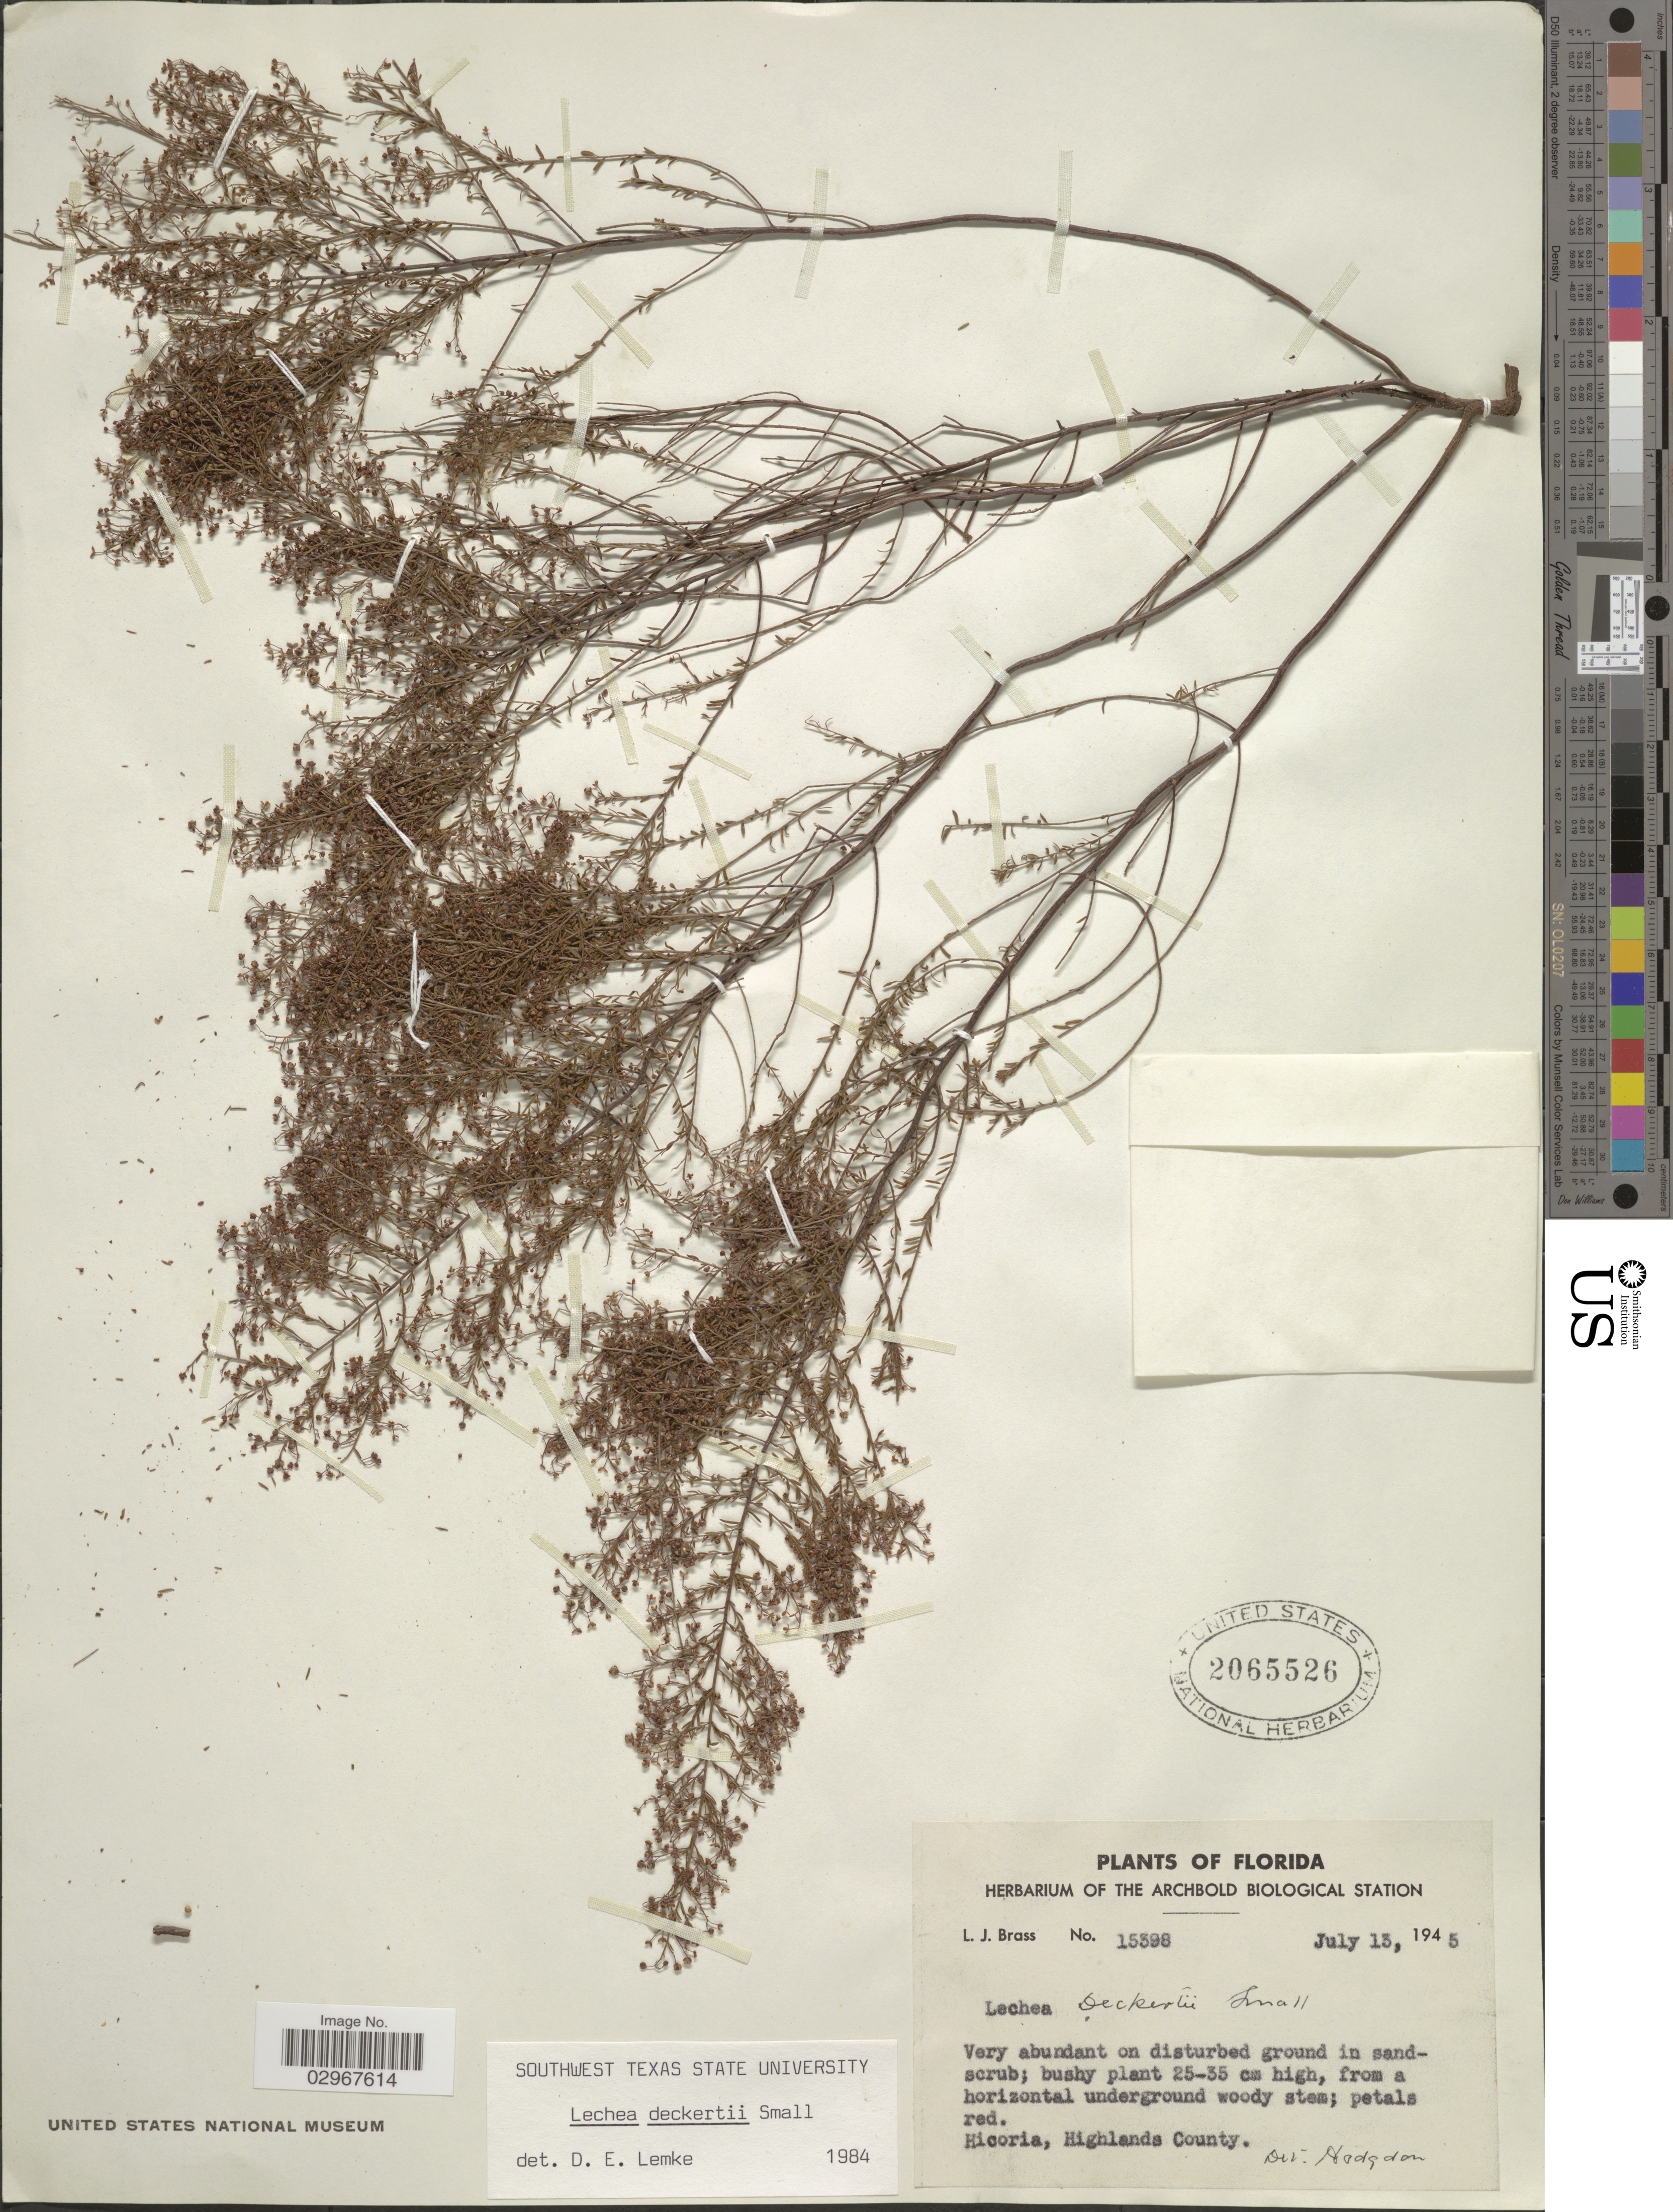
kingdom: Plantae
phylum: Tracheophyta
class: Magnoliopsida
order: Malvales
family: Cistaceae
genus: Lechea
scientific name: Lechea deckertii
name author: Small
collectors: L. J. Brass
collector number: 15398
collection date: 1945-07-13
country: United States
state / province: Florida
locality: Hicoria, Highlands County.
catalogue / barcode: US 2065526